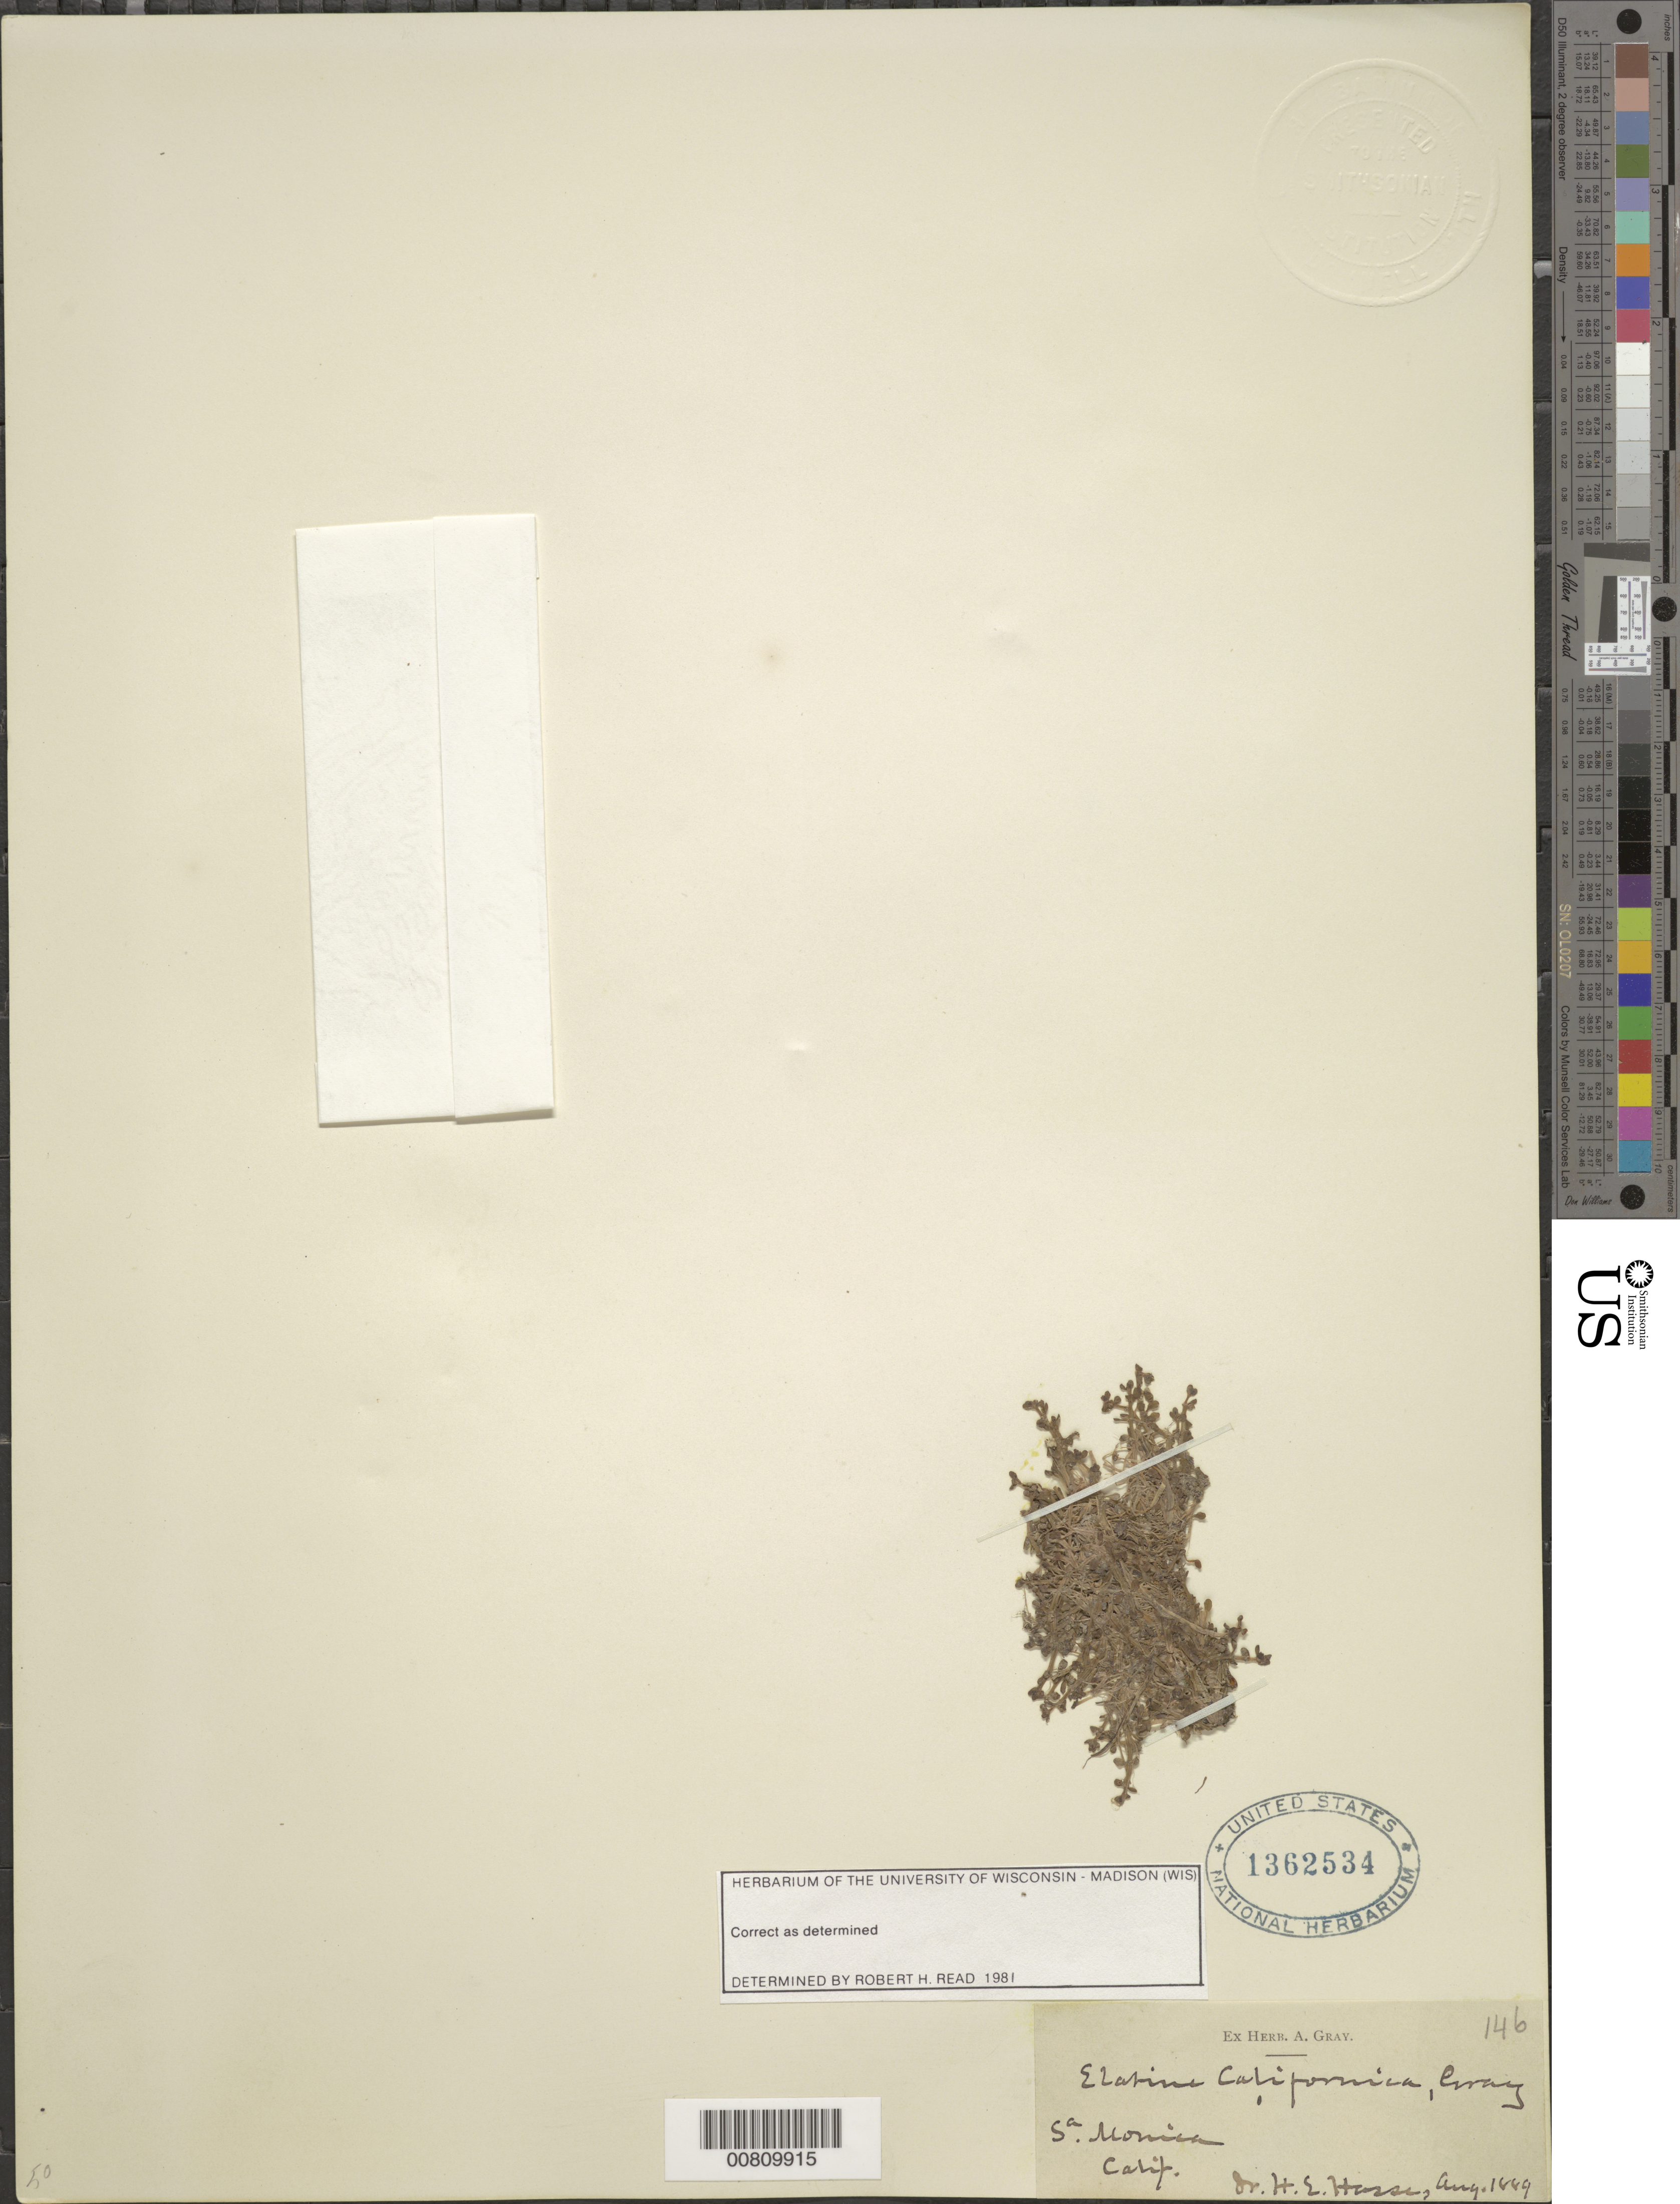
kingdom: Plantae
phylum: Tracheophyta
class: Magnoliopsida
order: Malpighiales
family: Elatinaceae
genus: Elatine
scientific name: Elatine californica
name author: A. Gray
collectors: H. E. Hasse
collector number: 146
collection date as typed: Aug 1889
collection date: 1889-08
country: United States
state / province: California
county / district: Los Angeles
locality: Santa Monica.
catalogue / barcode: US 1362534